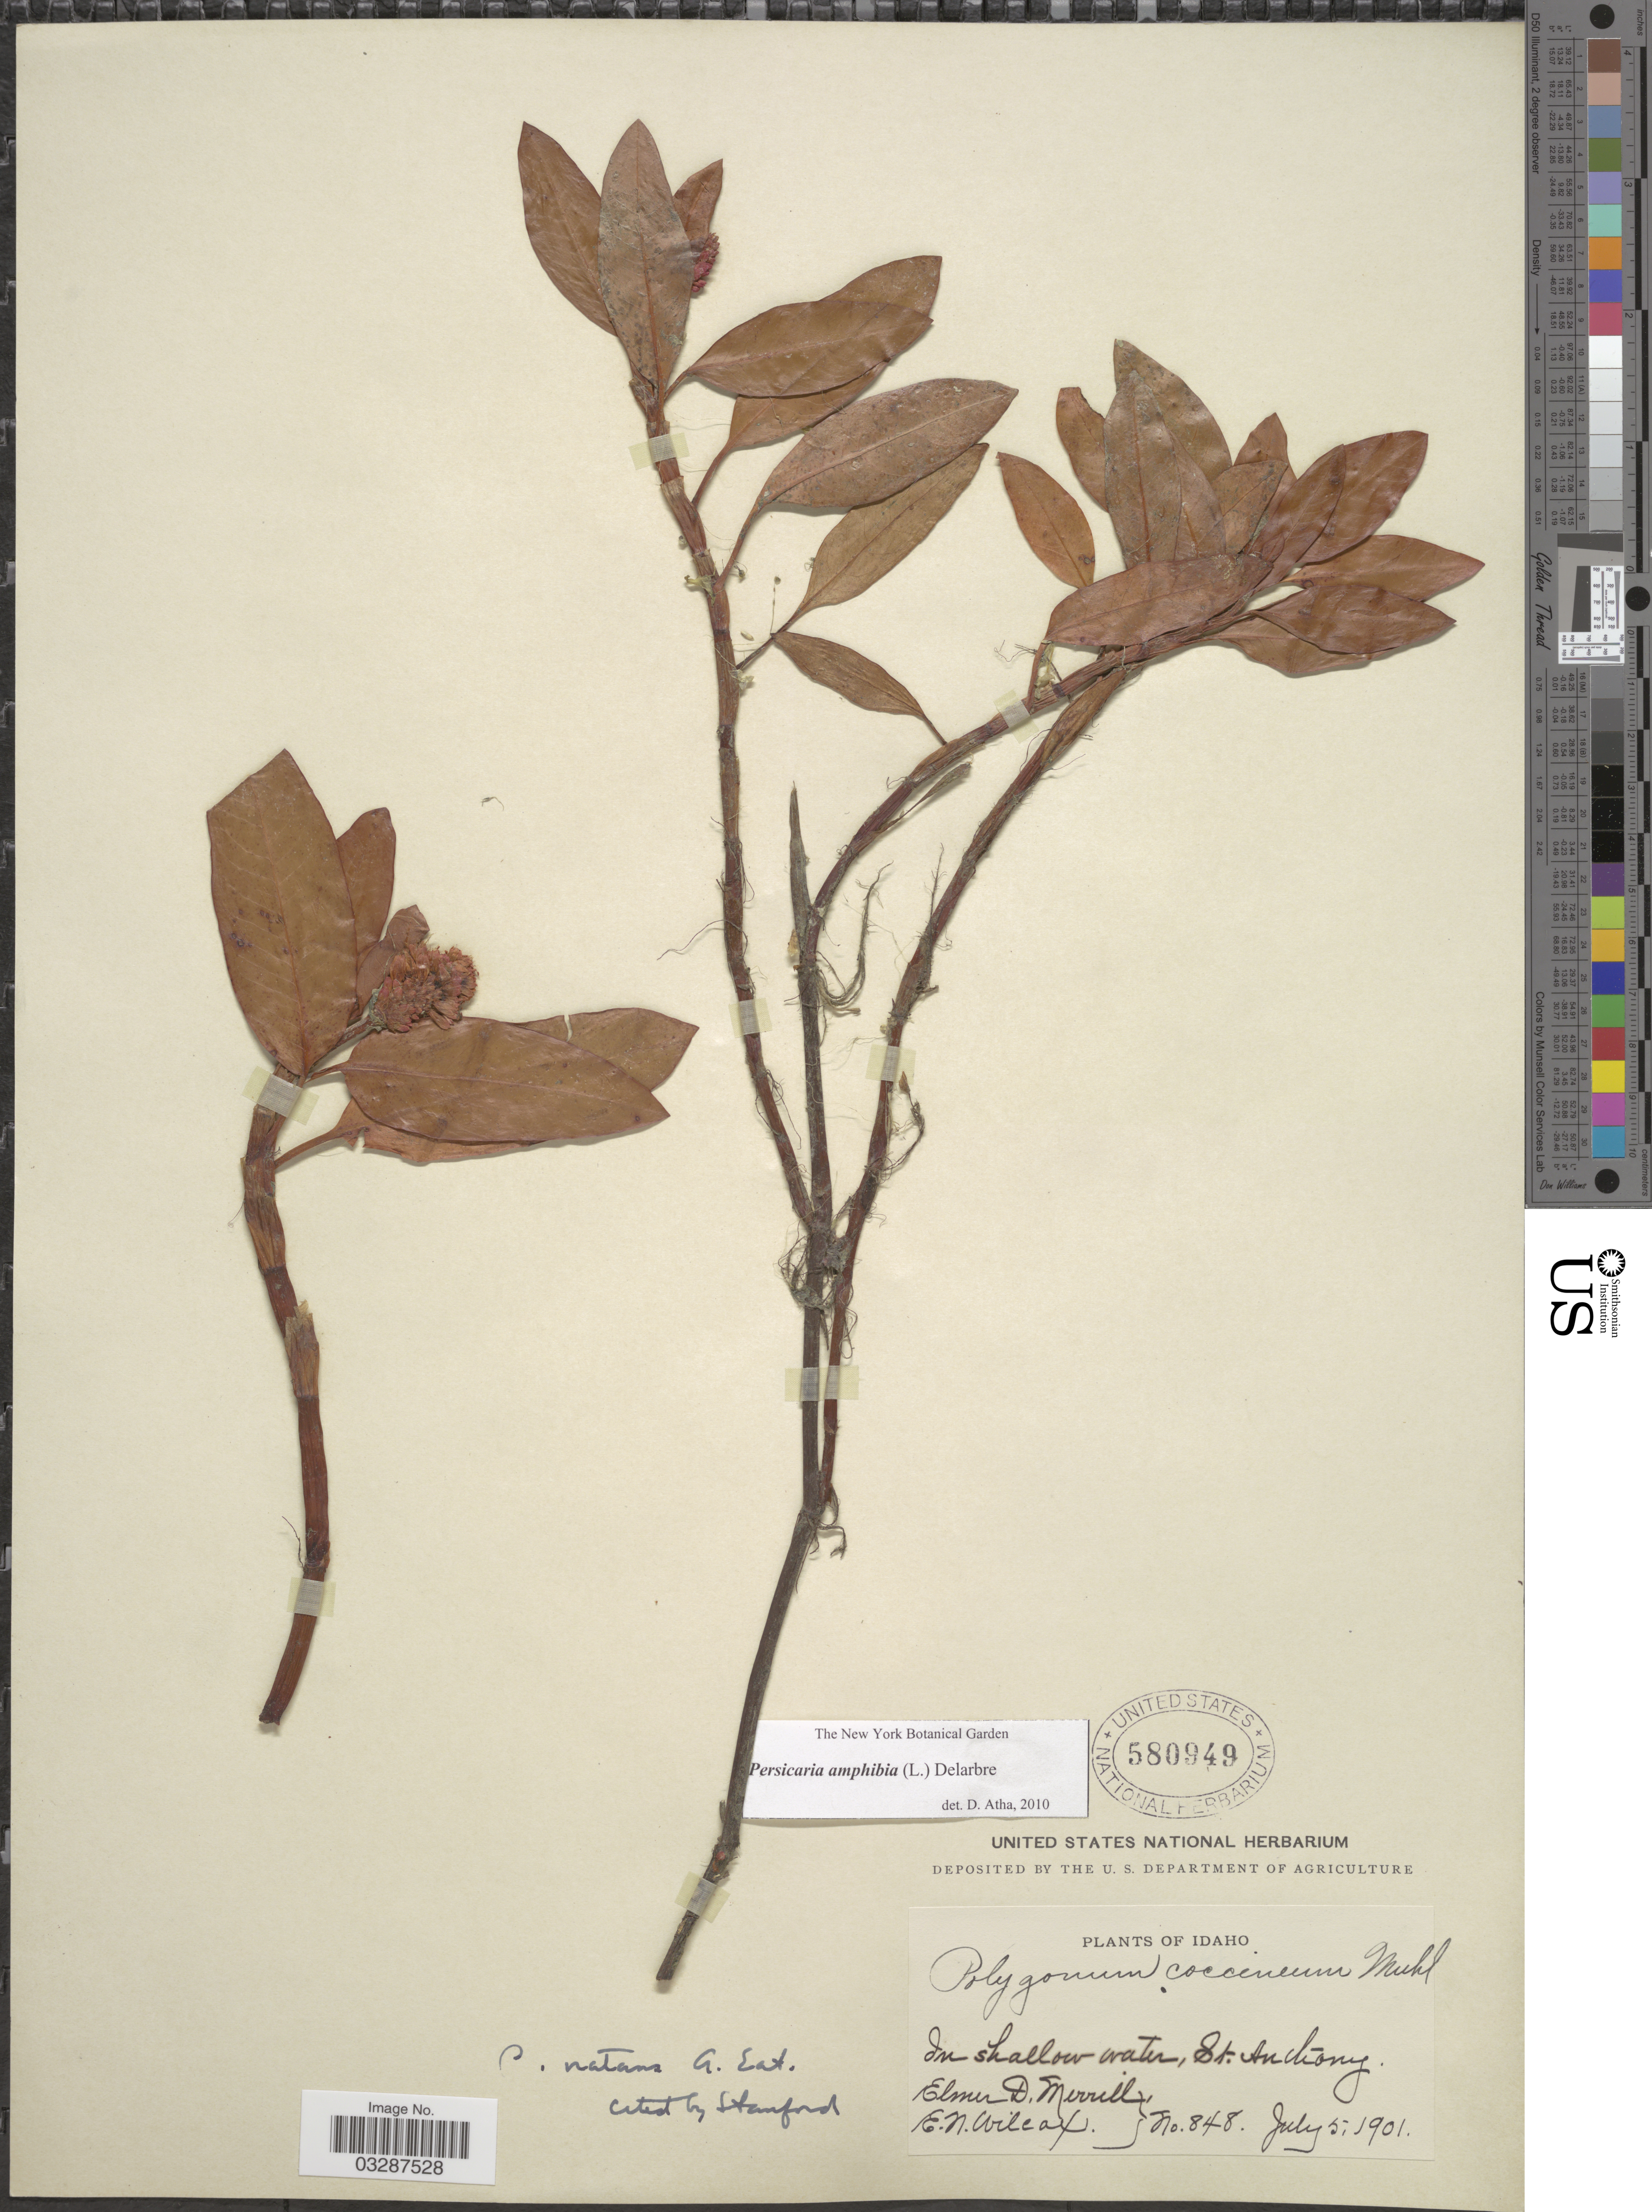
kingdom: Plantae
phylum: Tracheophyta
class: Magnoliopsida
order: Caryophyllales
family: Polygonaceae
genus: Persicaria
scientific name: Persicaria amphibia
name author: (L.) Delarbre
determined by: Atha, D. E.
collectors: E. D. Merrill & E. Wilcox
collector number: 848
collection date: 1901-07-05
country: United States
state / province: Idaho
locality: St. Anthony.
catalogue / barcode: US 580949